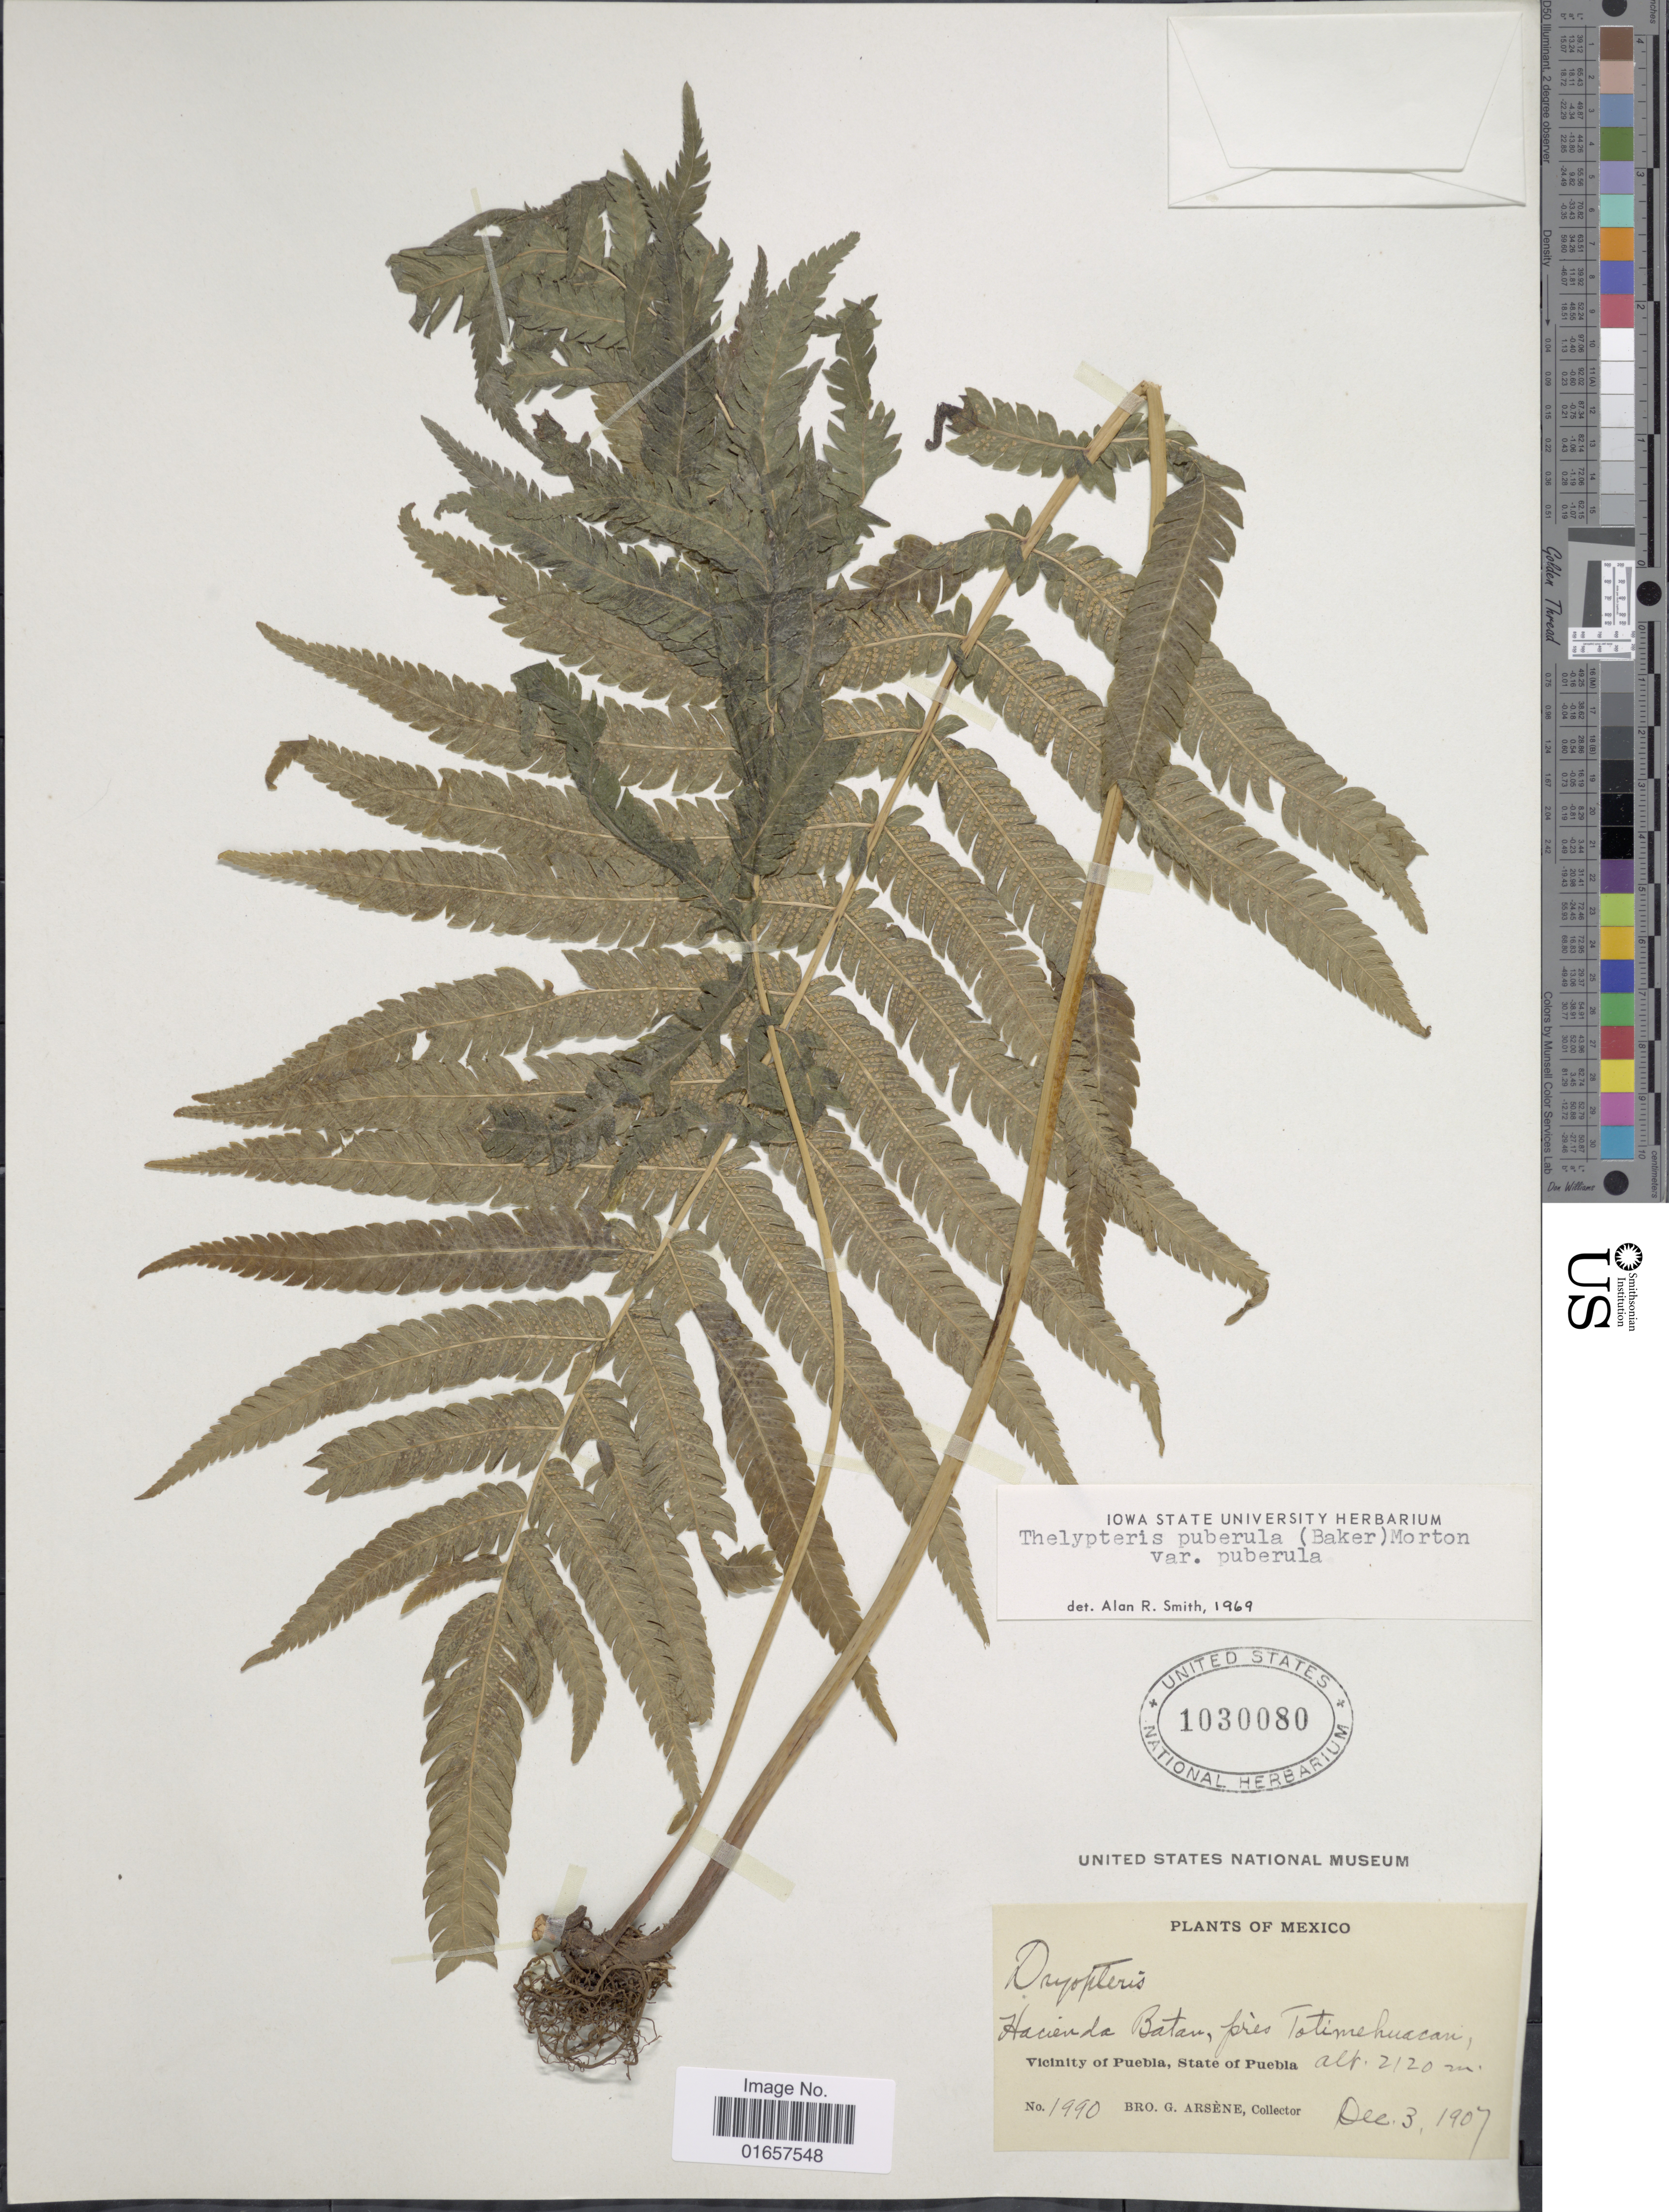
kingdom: Plantae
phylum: Tracheophyta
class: Polypodiopsida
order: Polypodiales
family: Thelypteridaceae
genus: Christella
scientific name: Christella puberula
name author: (Baker) Á. Löve & D. Löve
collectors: Bro. G. Arsène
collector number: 1990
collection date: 1907-12-03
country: Mexico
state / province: Puebla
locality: Mexico, Hacienda Batan, prés Totimehuacan, Vicinity of Puebla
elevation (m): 2120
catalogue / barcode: US 1030080